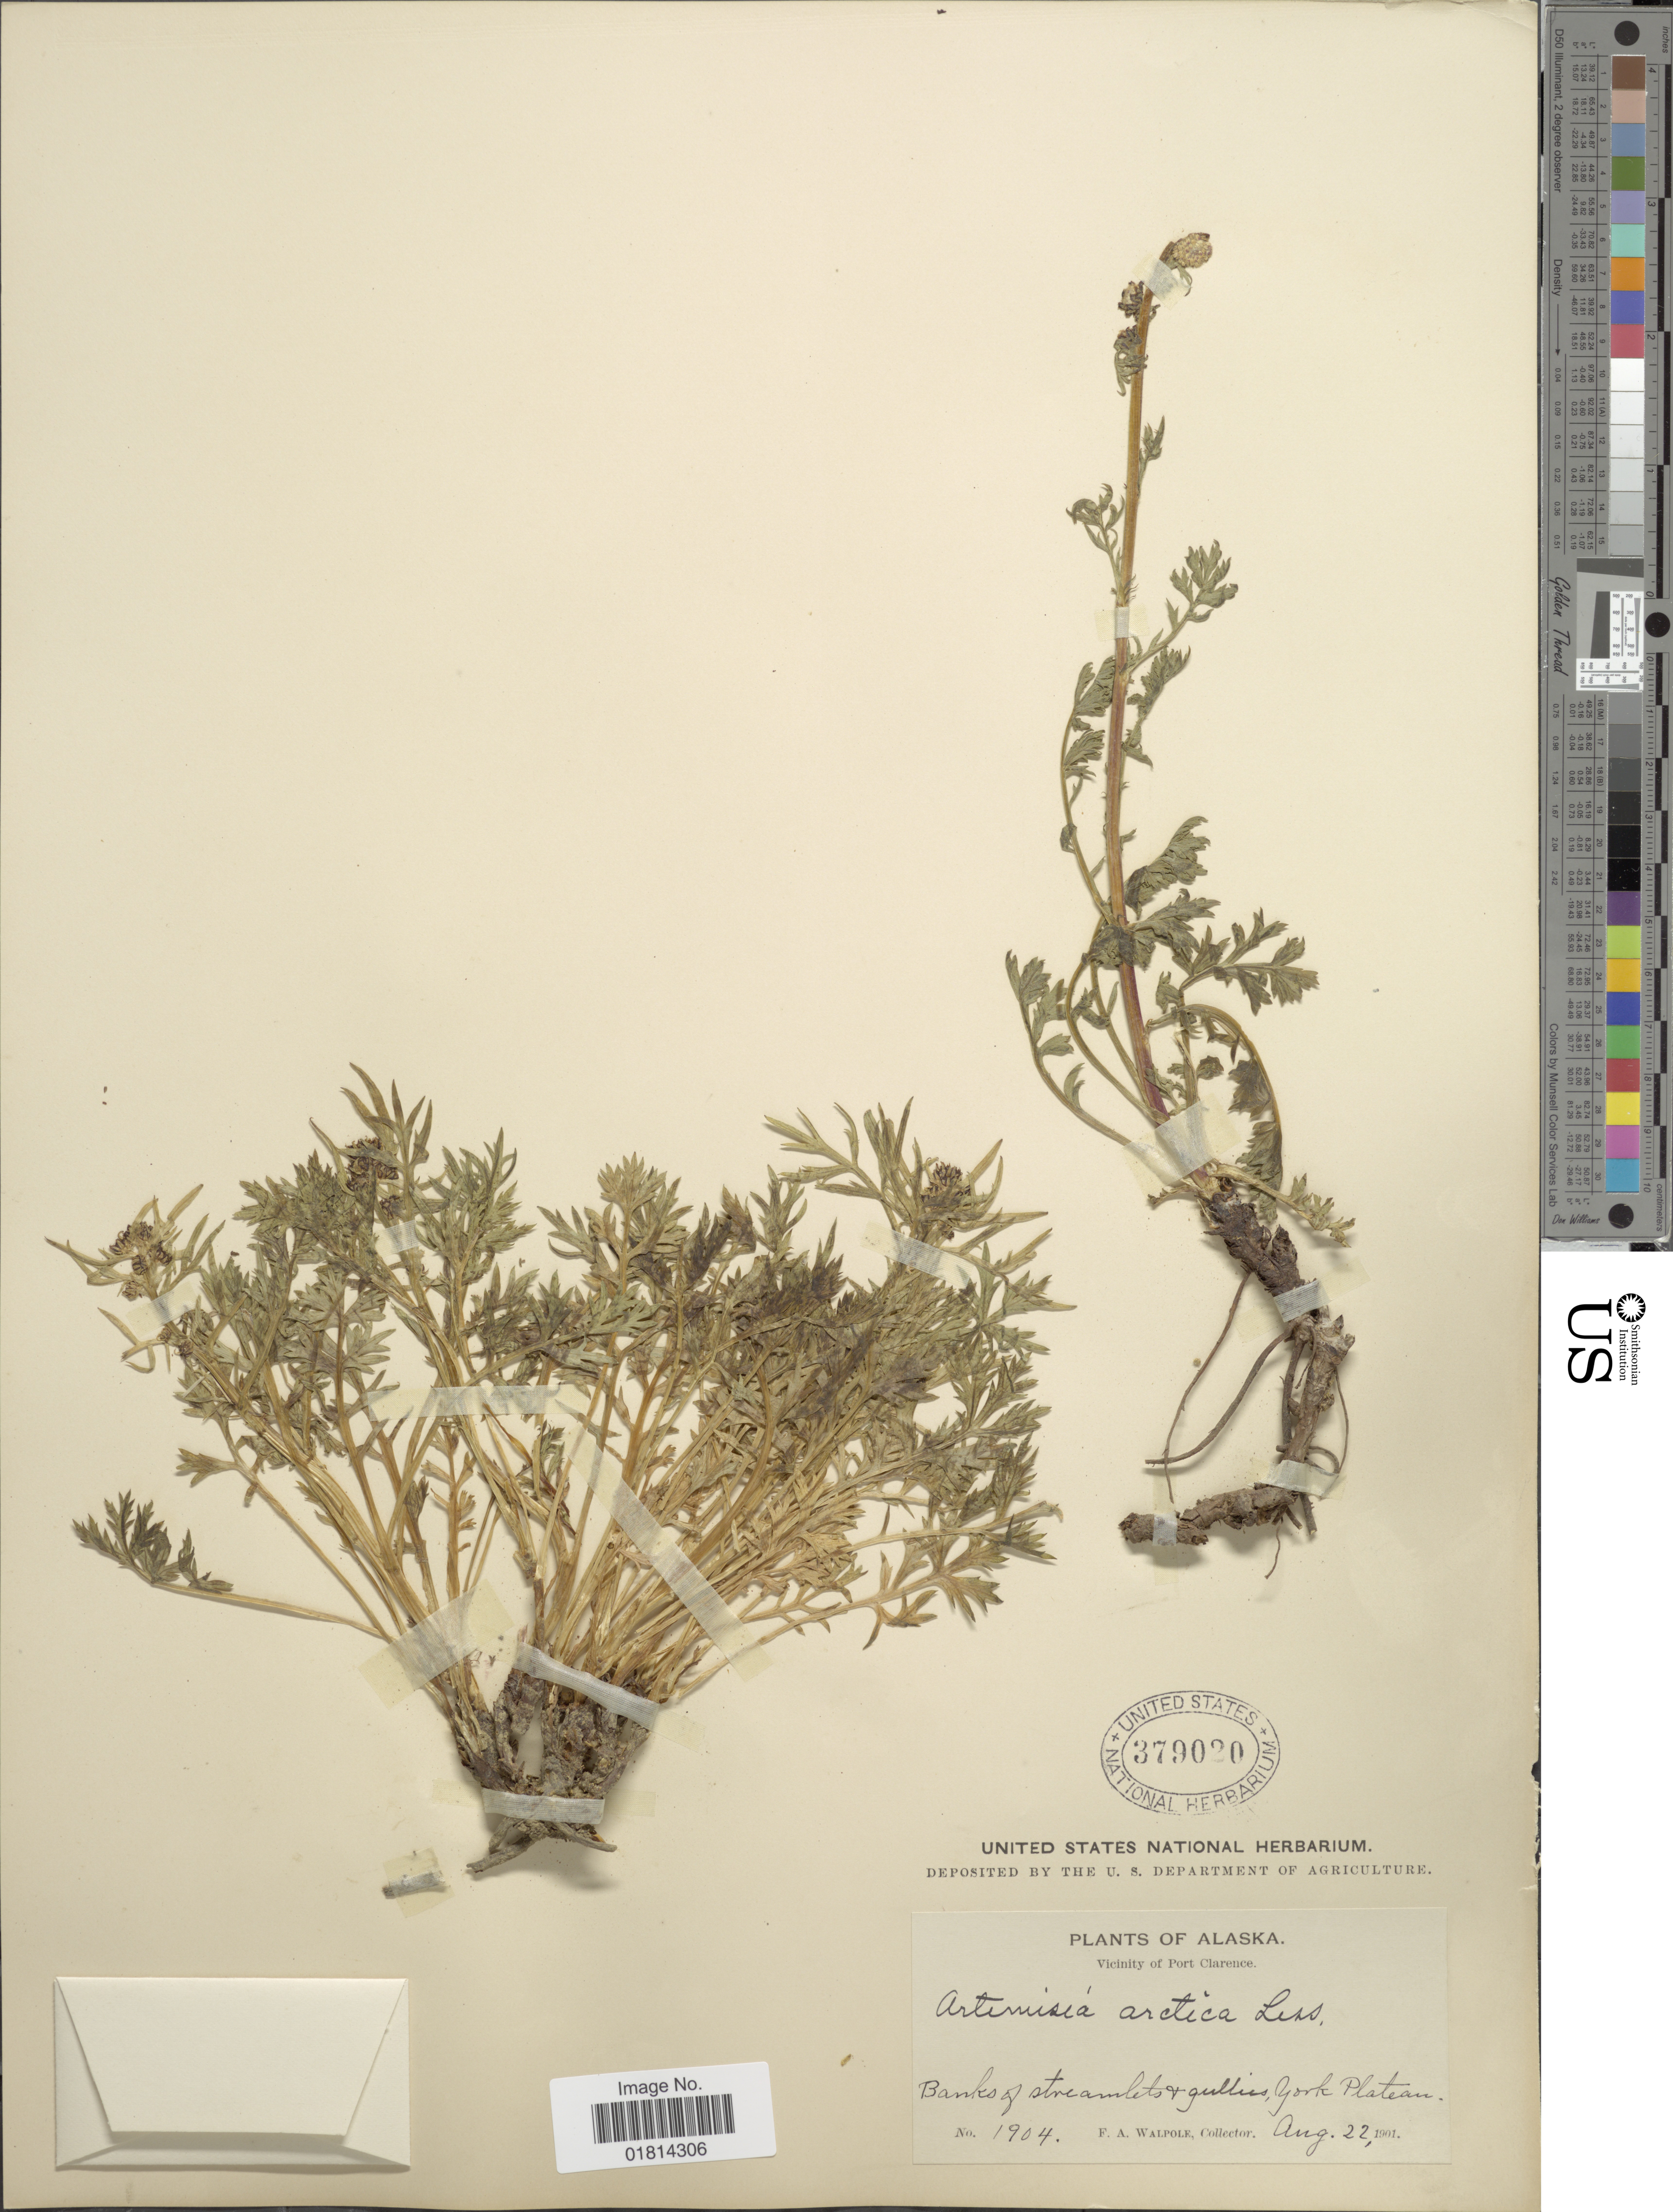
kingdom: Plantae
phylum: Tracheophyta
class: Magnoliopsida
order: Asterales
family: Asteraceae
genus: Artemisia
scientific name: Artemisia arctica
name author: Less.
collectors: F. Walpole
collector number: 1904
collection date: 1901-08-22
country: United States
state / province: Alaska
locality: Vicinity of Port Clarence. Banks of streamlets & guilliss, York Plateau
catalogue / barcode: US 379020